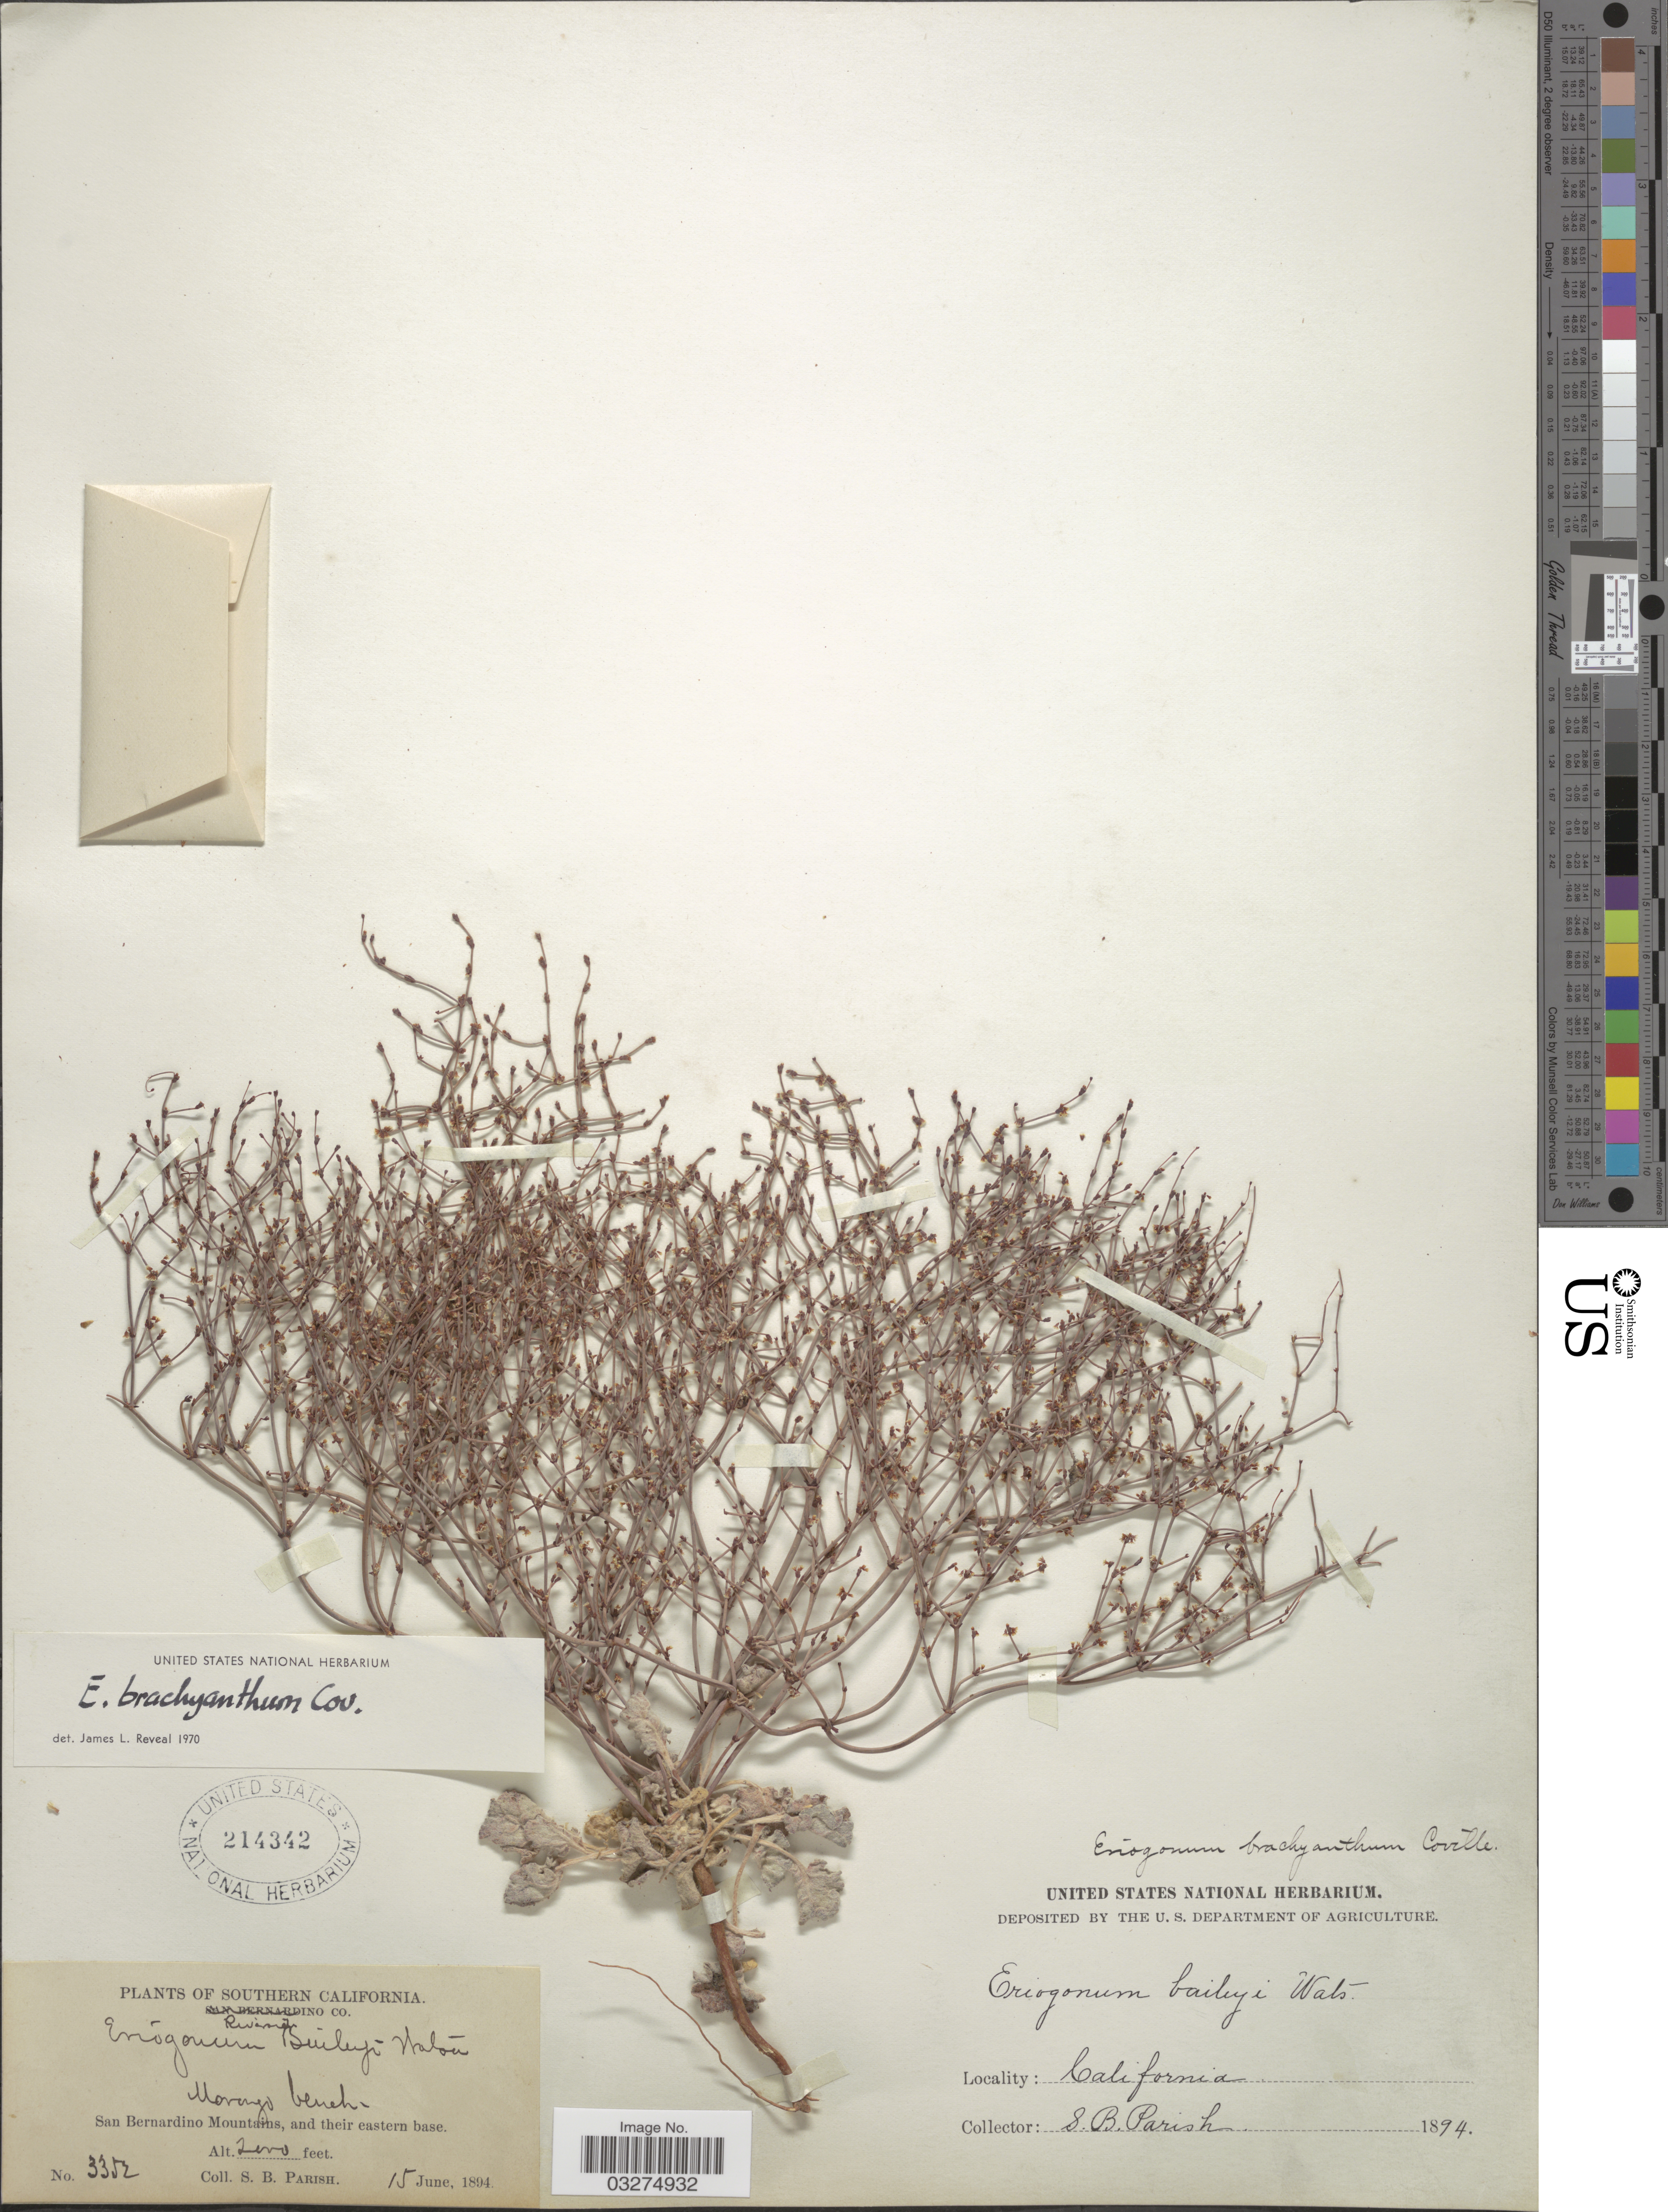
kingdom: Plantae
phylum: Tracheophyta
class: Magnoliopsida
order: Caryophyllales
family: Polygonaceae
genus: Eriogonum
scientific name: Eriogonum brachyanthum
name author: Coville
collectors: S. B. Parish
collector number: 3352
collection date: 1894-06-15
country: United States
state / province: California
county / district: San Bernardino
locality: Southern California. Riverside Co. Morongo bench. San Bernardino Mountains, and their eastern base.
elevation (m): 610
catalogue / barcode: US 214342